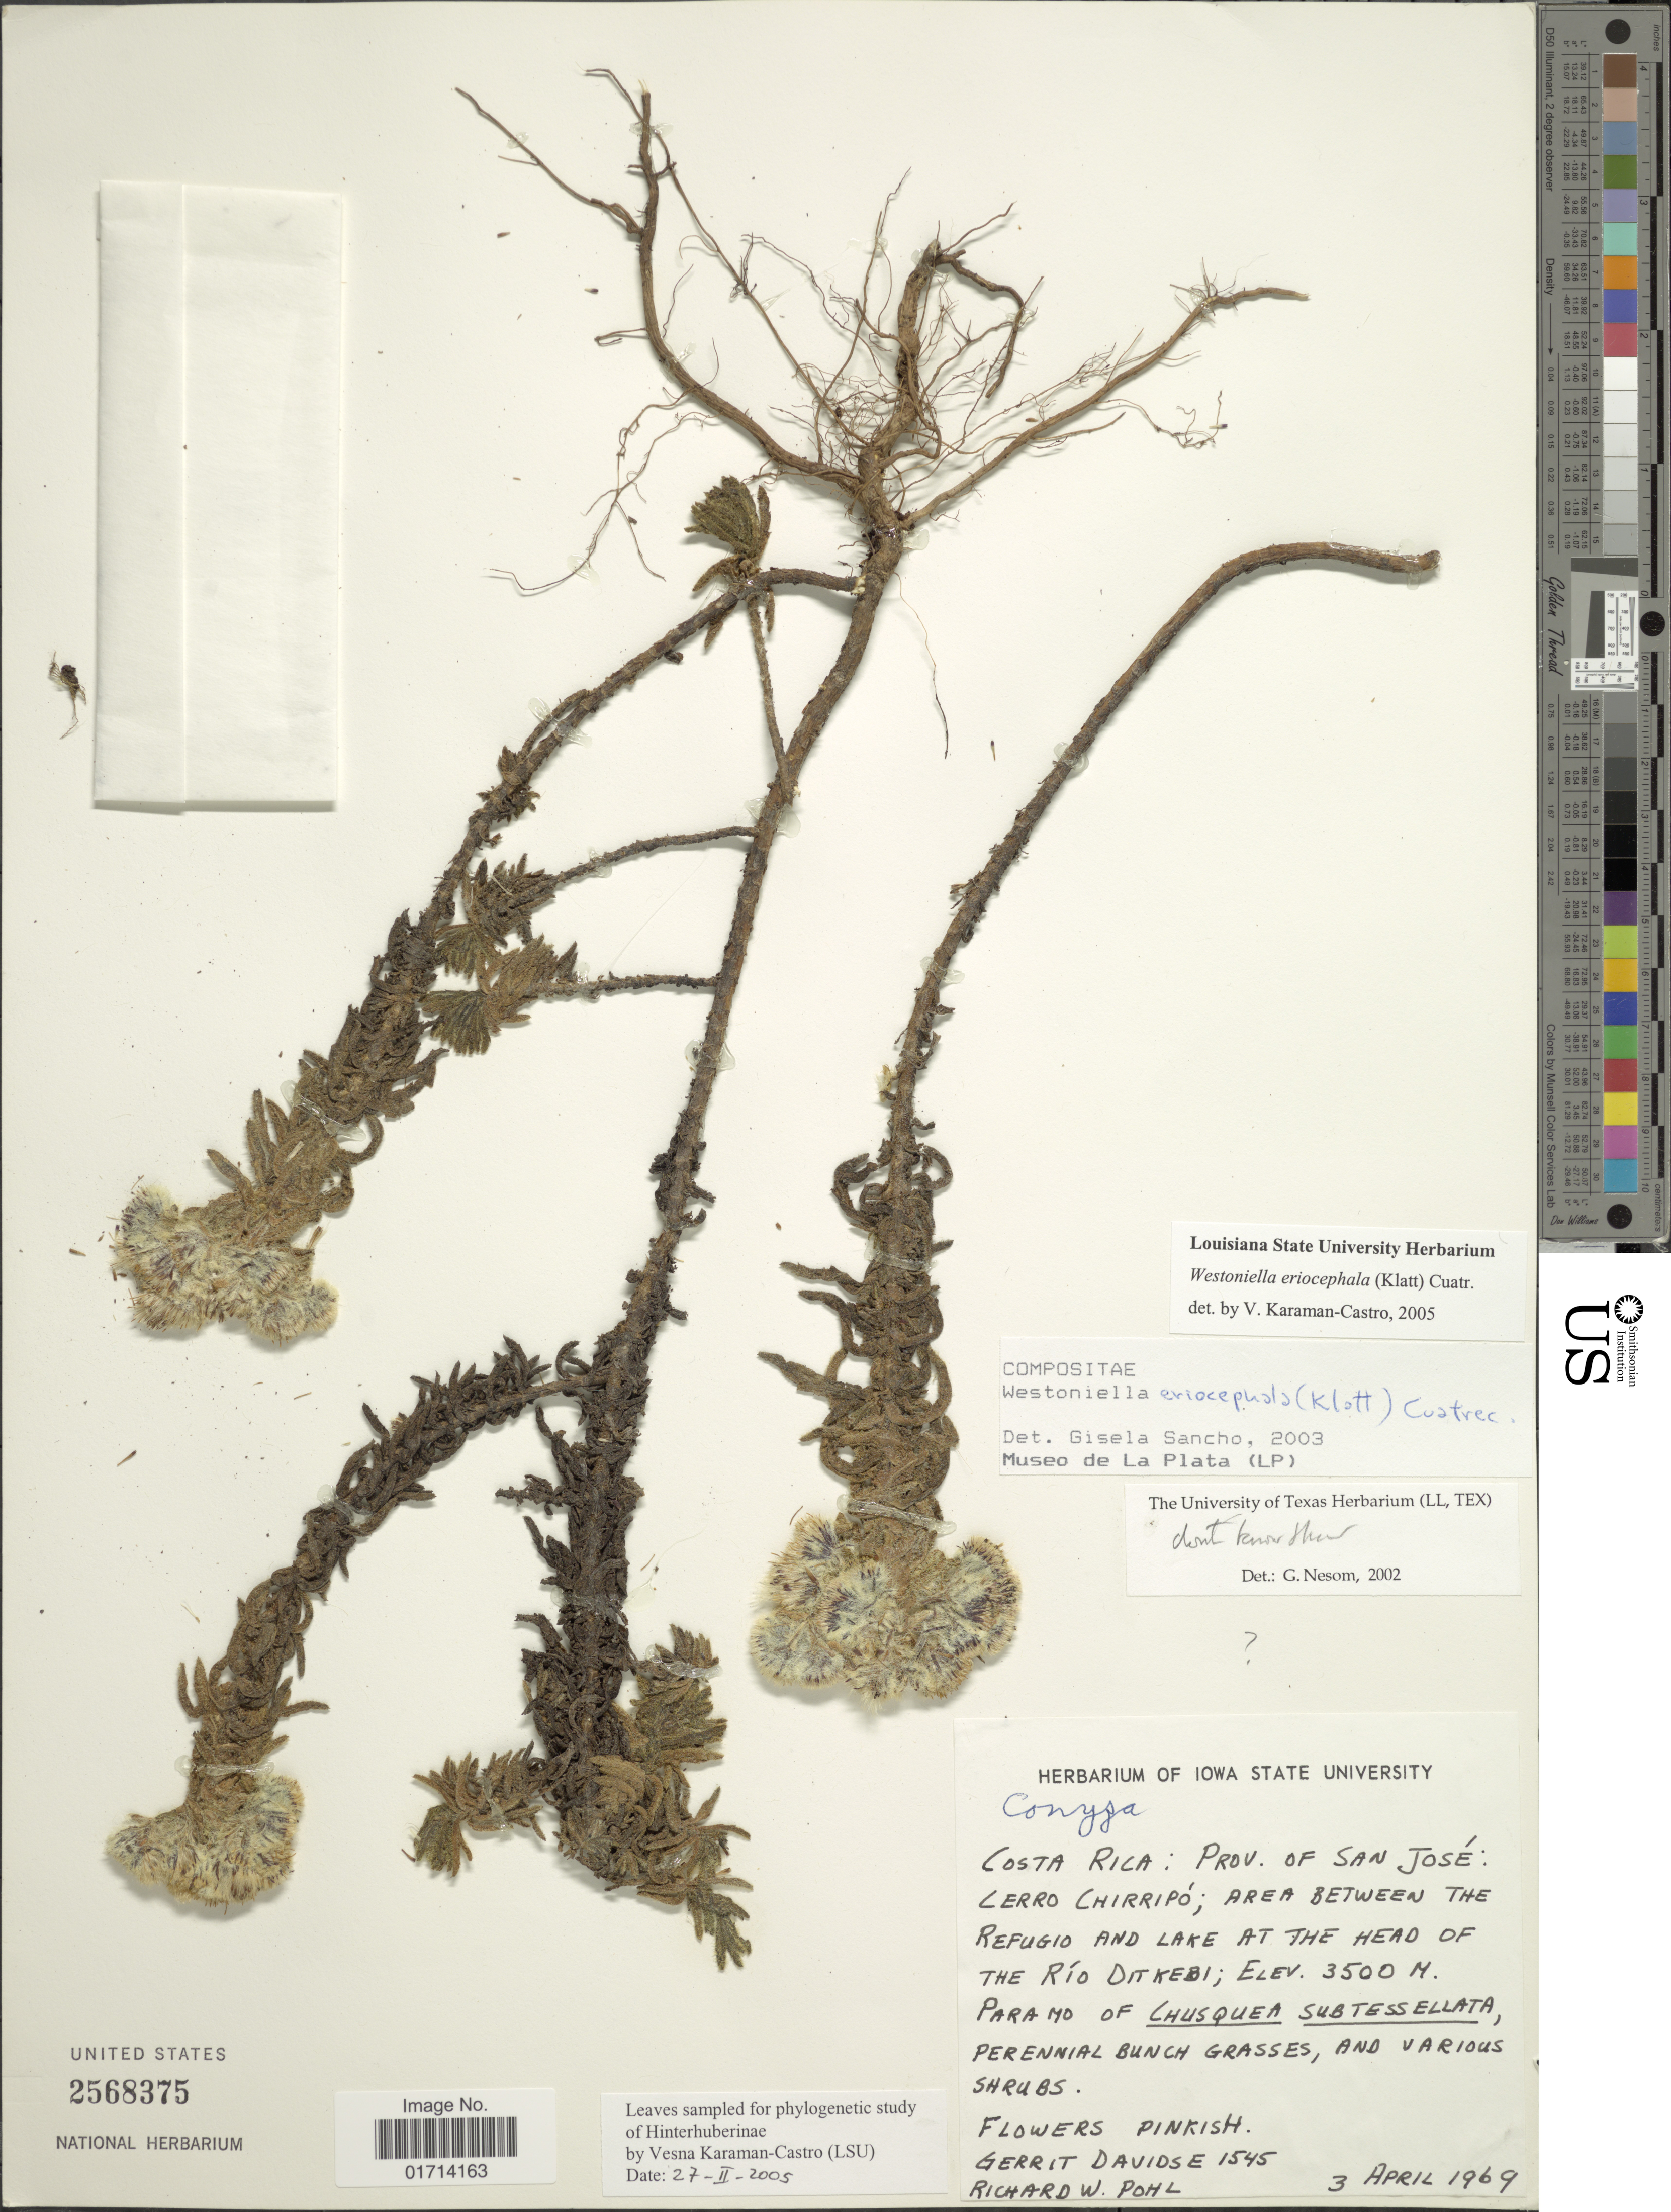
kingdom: Plantae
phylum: Tracheophyta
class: Magnoliopsida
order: Asterales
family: Asteraceae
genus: Westoniella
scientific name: Westoniella eriocephala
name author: (Klatt) Cuatrec.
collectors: G. Davidse & R. W. Pohl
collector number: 1545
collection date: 1969-04-03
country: Costa Rica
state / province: San José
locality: Cerro Chirripo, area between the refugio and lake at the head of the Rio Ditkebi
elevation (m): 3500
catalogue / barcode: US 2568375